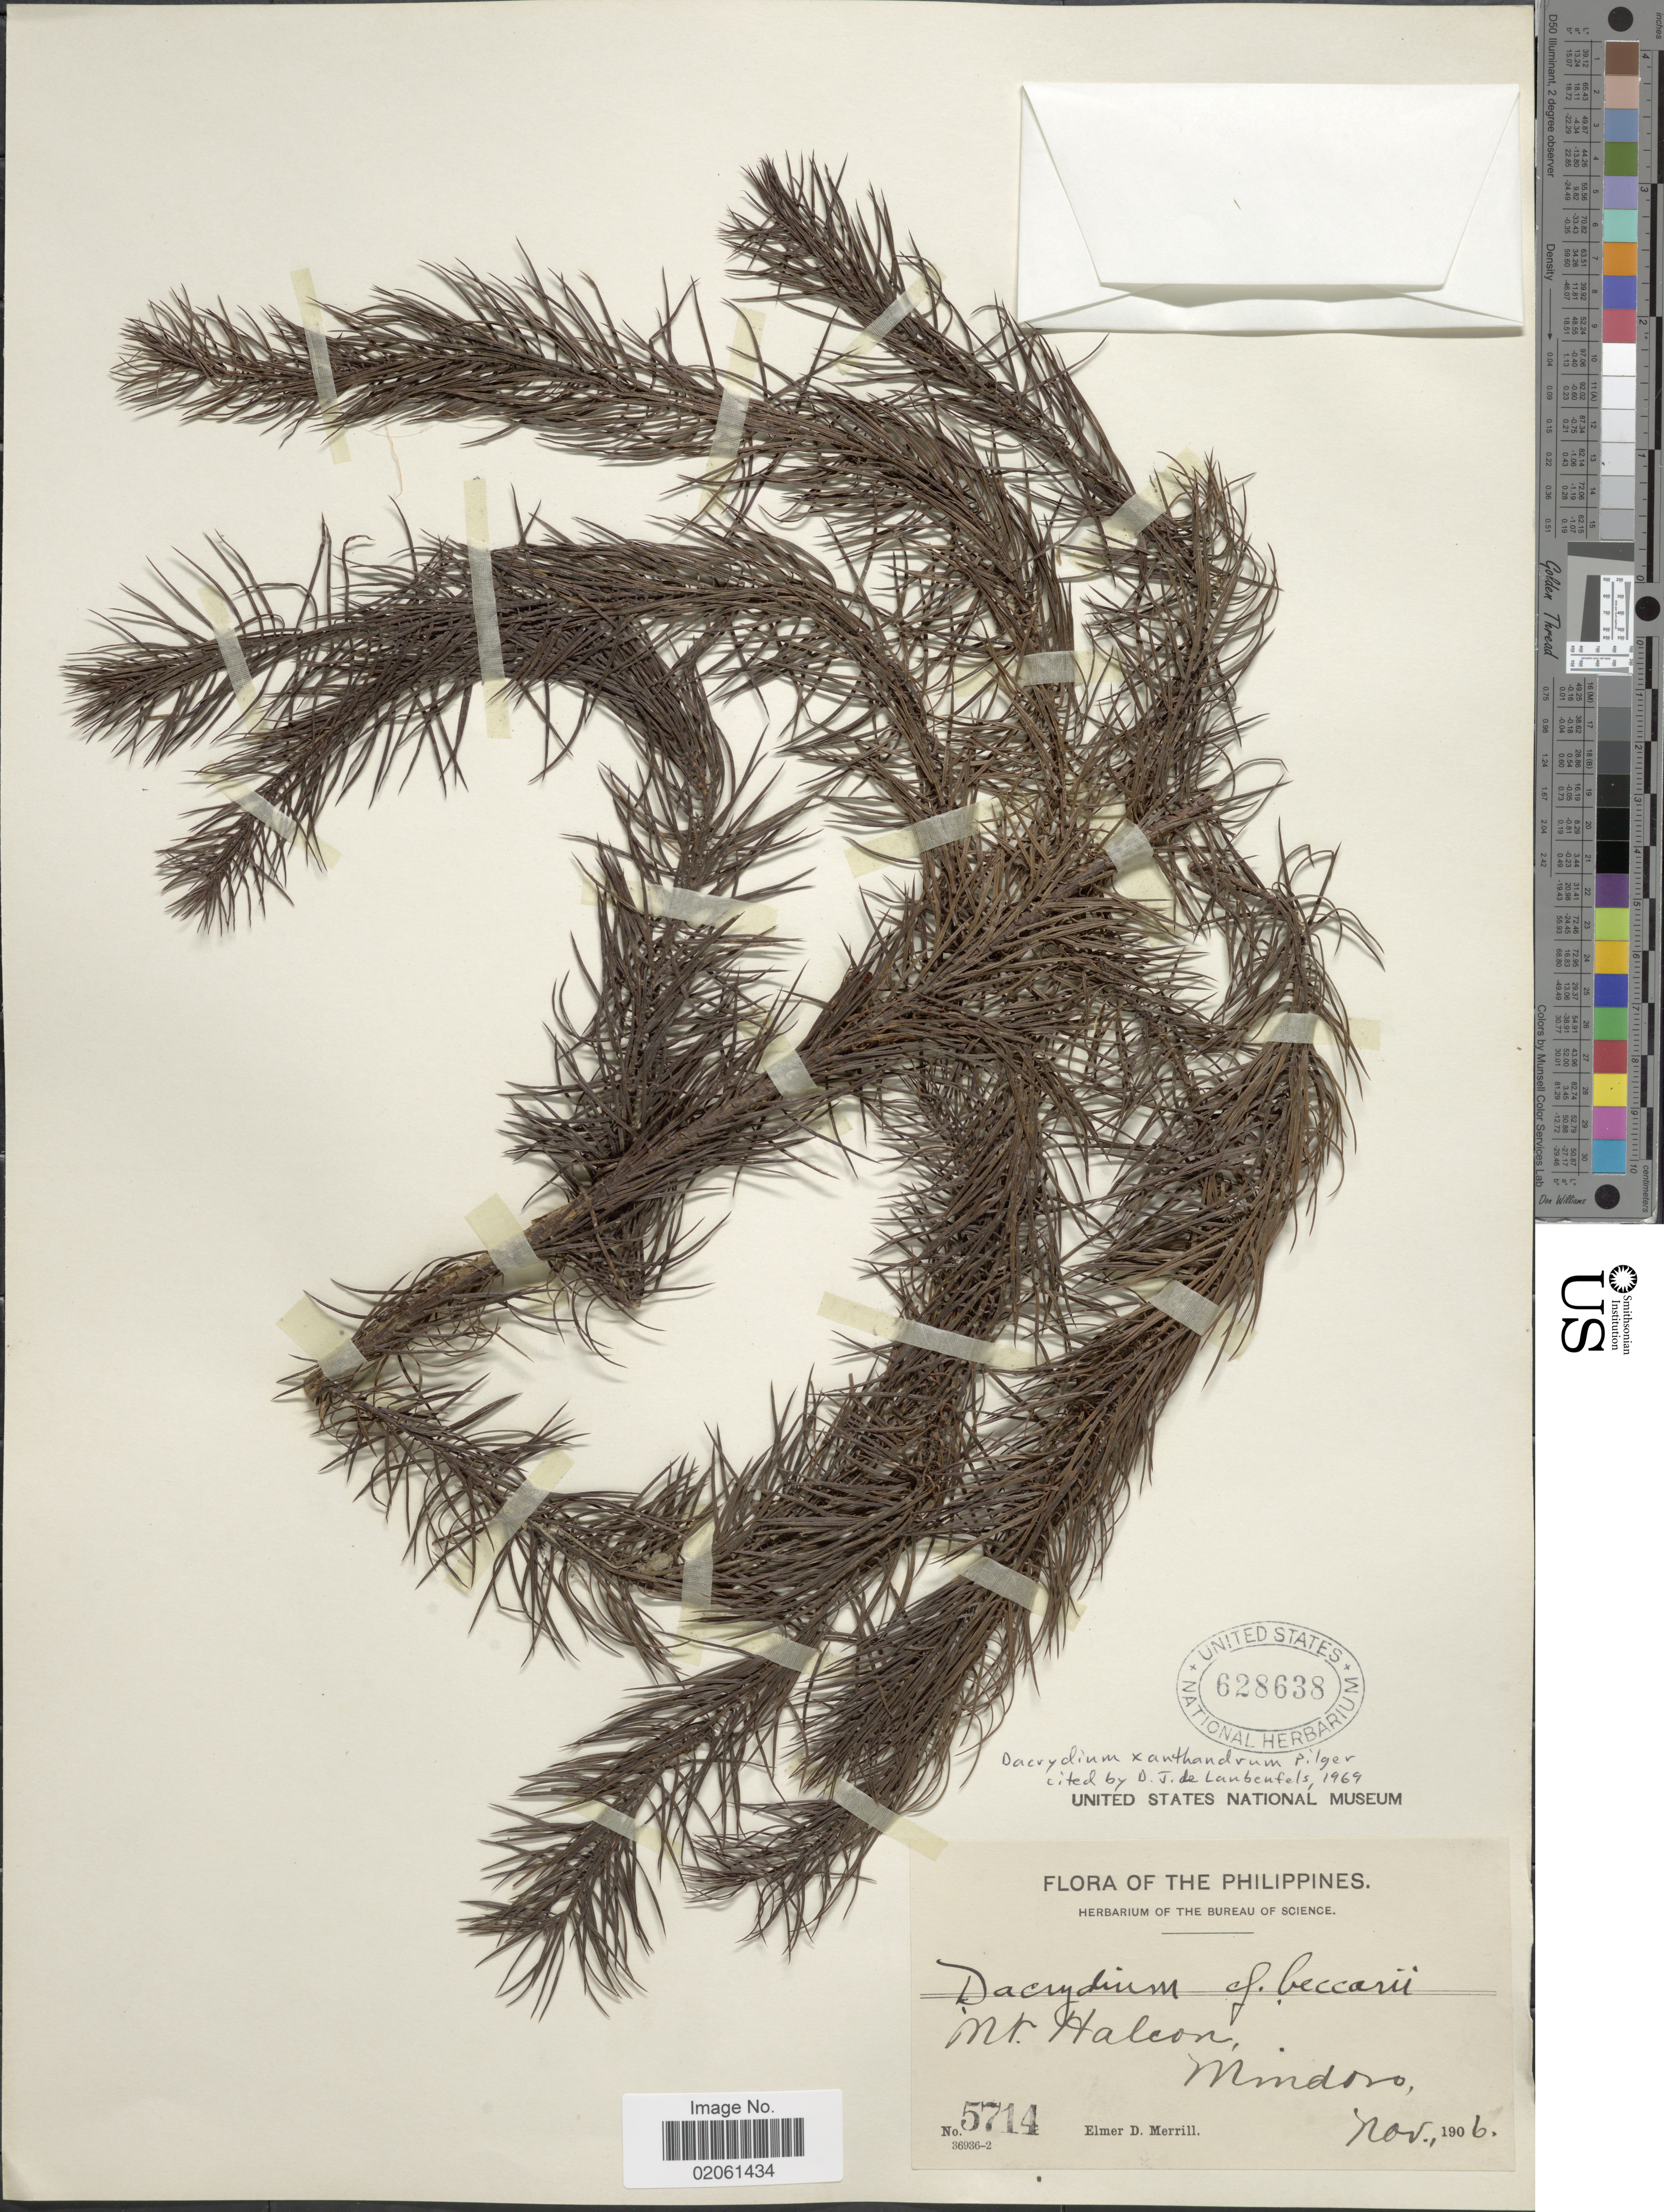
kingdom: Plantae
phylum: Tracheophyta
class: Pinopsida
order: Pinales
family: Podocarpaceae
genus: Dacrydium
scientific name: Dacrydium xanthandrum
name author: Pilg.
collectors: E. D. Merrill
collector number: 5714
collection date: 1906-11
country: Philippines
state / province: Mimaropa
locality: Mt. Halcon, Mindoro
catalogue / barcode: US 628638